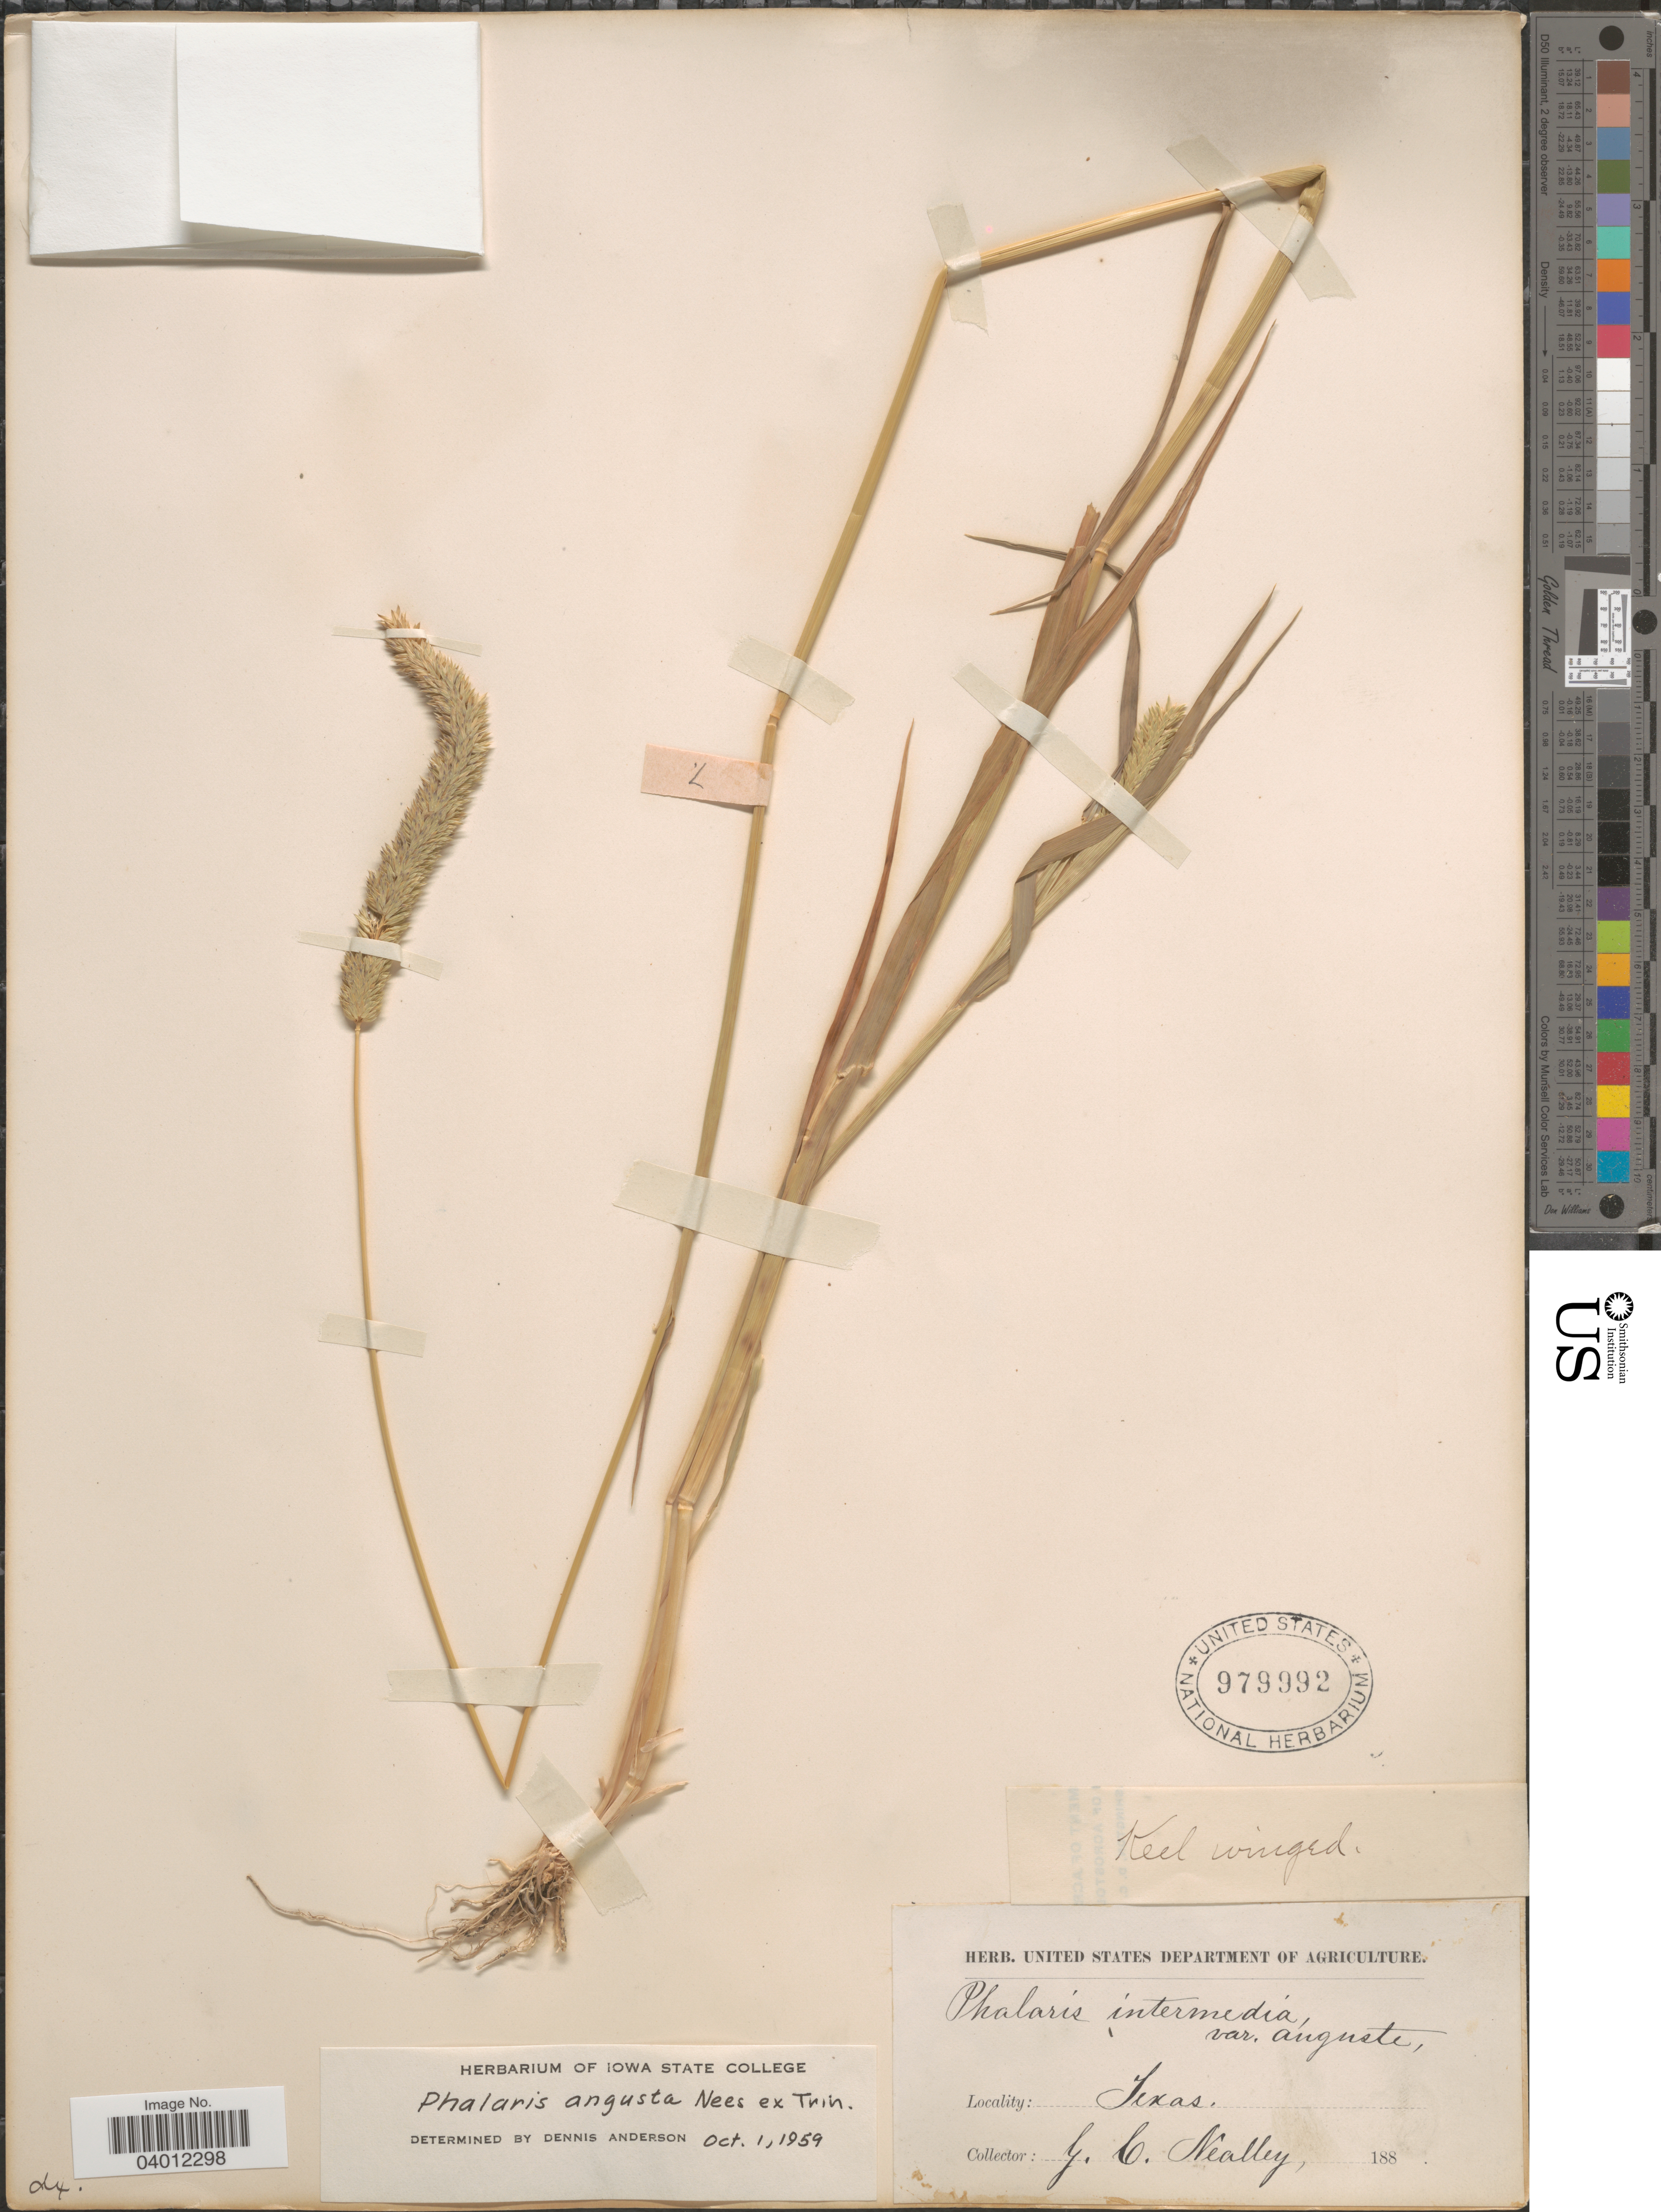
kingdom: Plantae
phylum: Tracheophyta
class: Liliopsida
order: Poales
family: Poaceae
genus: Phalaris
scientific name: Phalaris angusta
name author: Nees ex Trin.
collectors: G. C. Nealley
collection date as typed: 188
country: United States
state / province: Texas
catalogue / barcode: US 979992